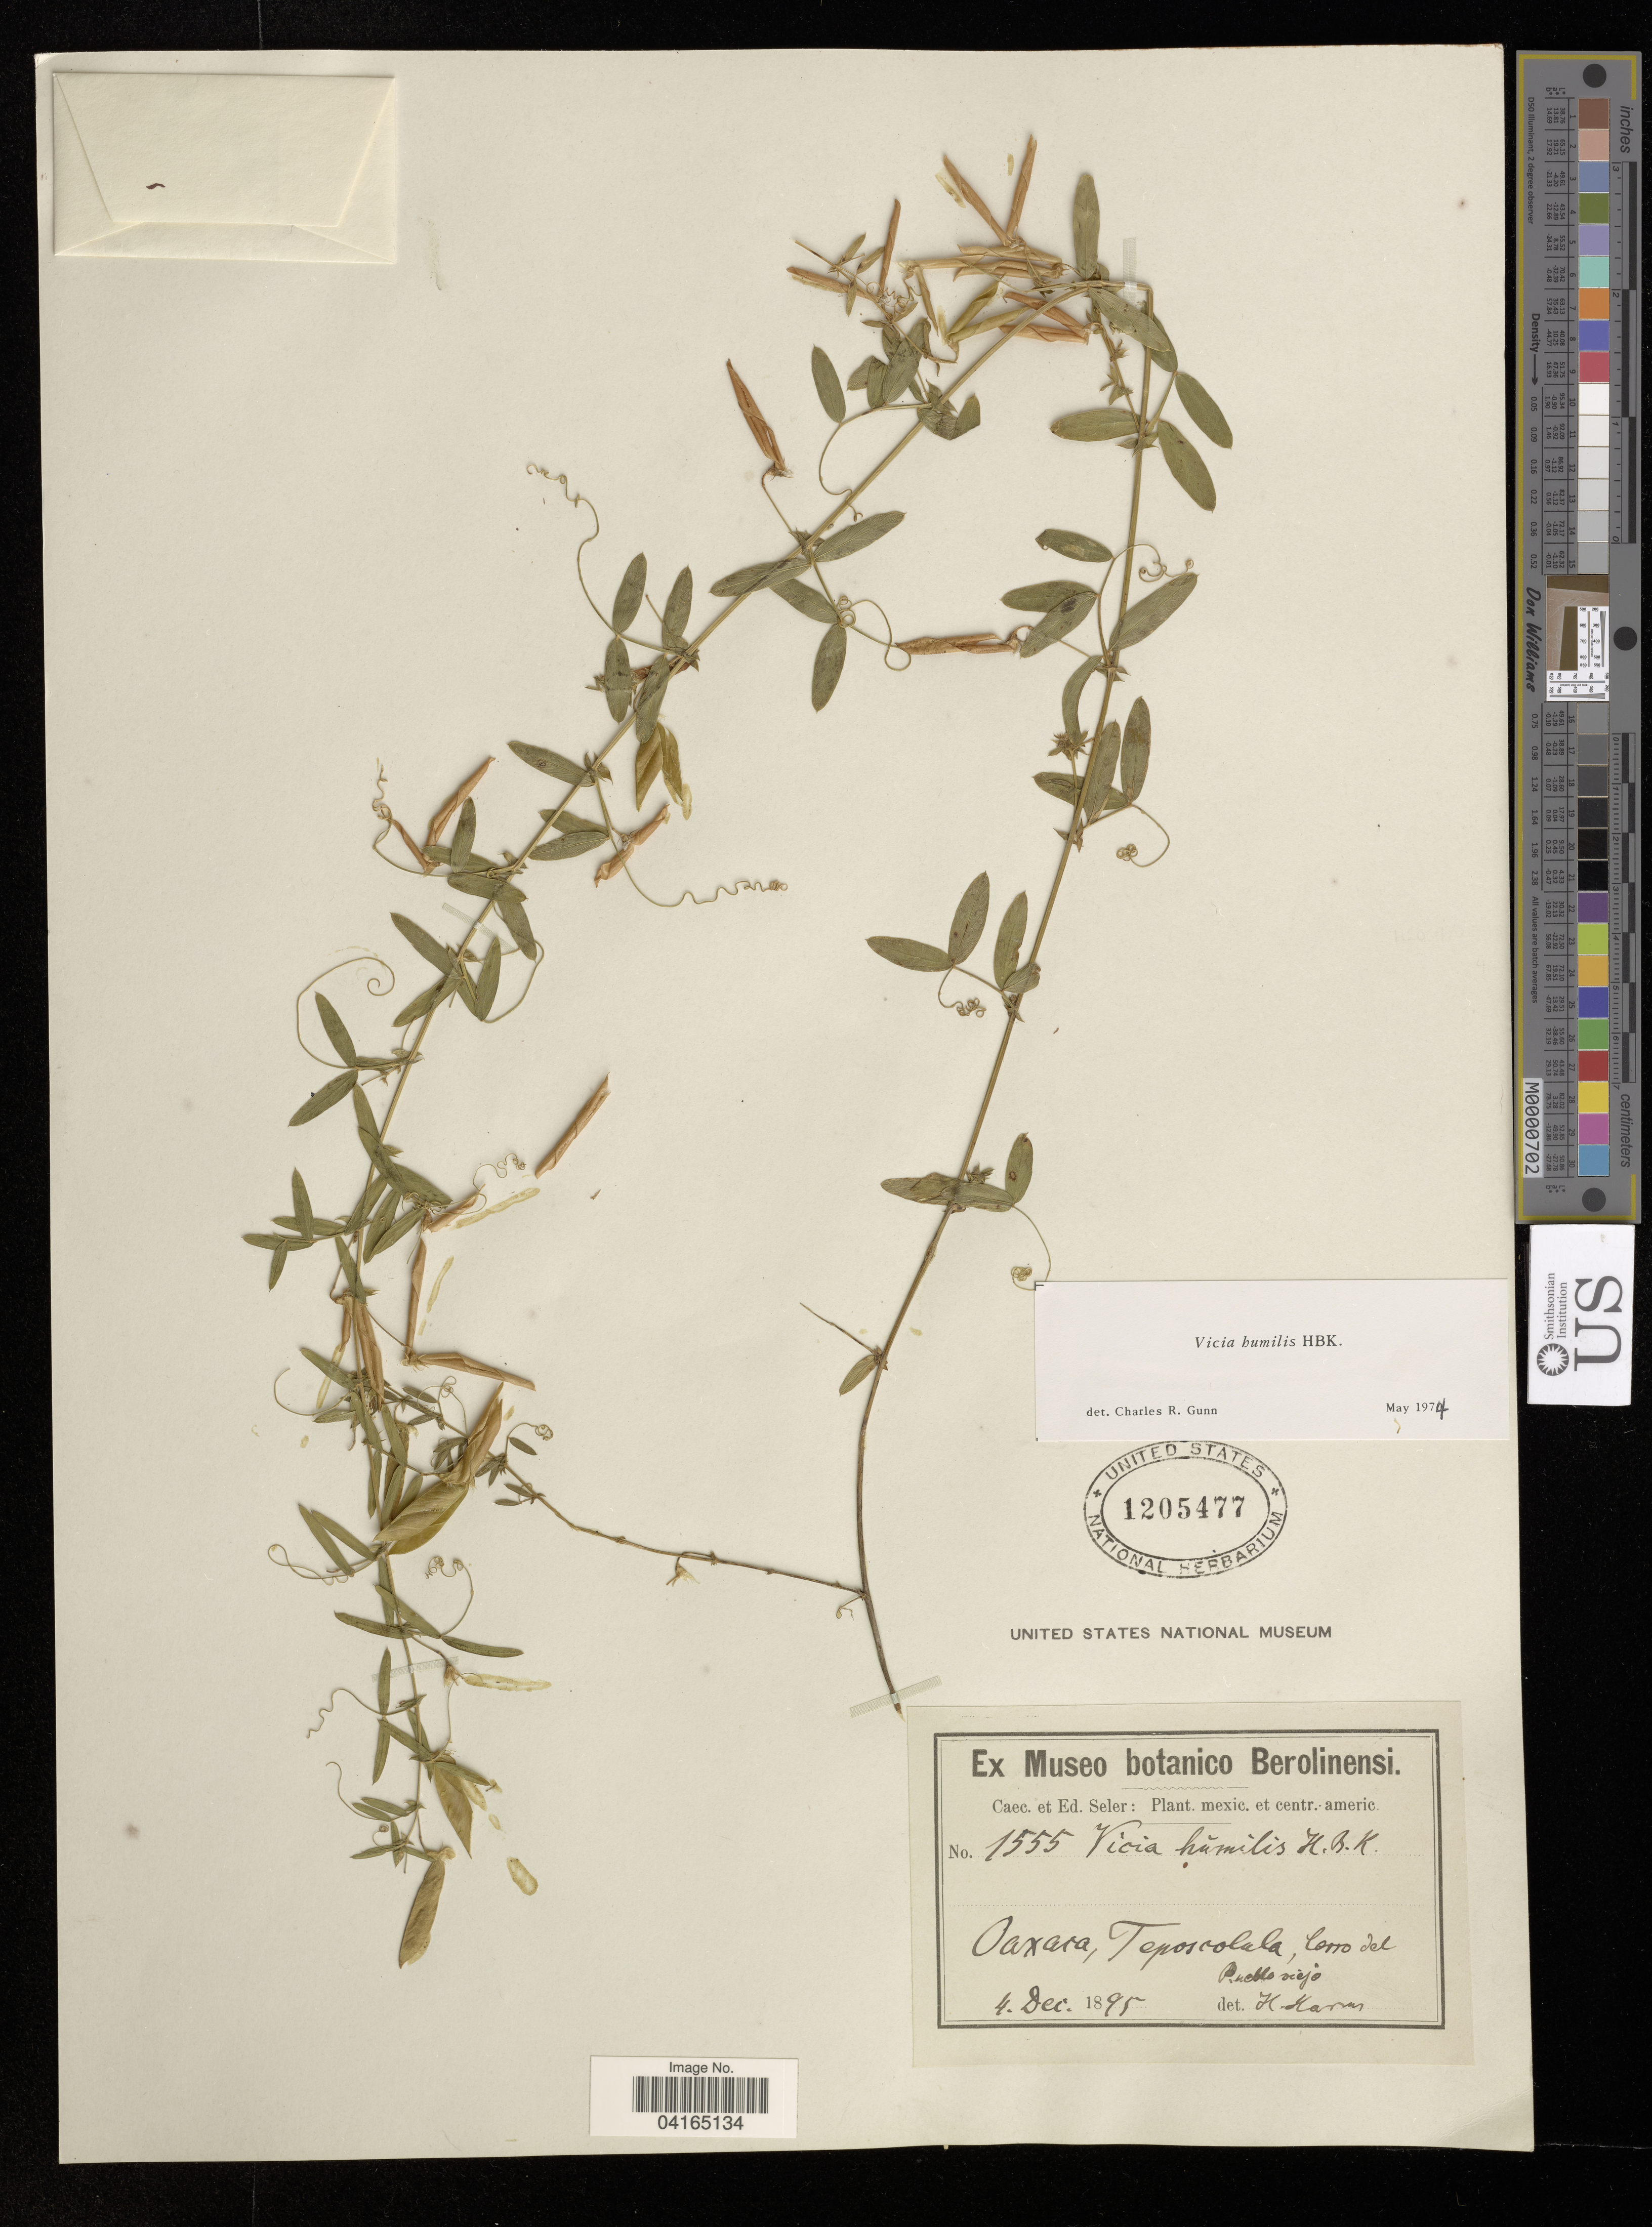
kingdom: Plantae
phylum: Tracheophyta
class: Magnoliopsida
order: Fabales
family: Fabaceae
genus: Vicia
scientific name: Vicia humilis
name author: Kunth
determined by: Hechenleitner, Paulina, RBG Edinburgh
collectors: E. G. Seler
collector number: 1555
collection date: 1895-12-04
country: Mexico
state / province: Oaxaca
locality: Teposcolula, Corro del Pueblo viejo.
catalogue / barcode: US 1205477